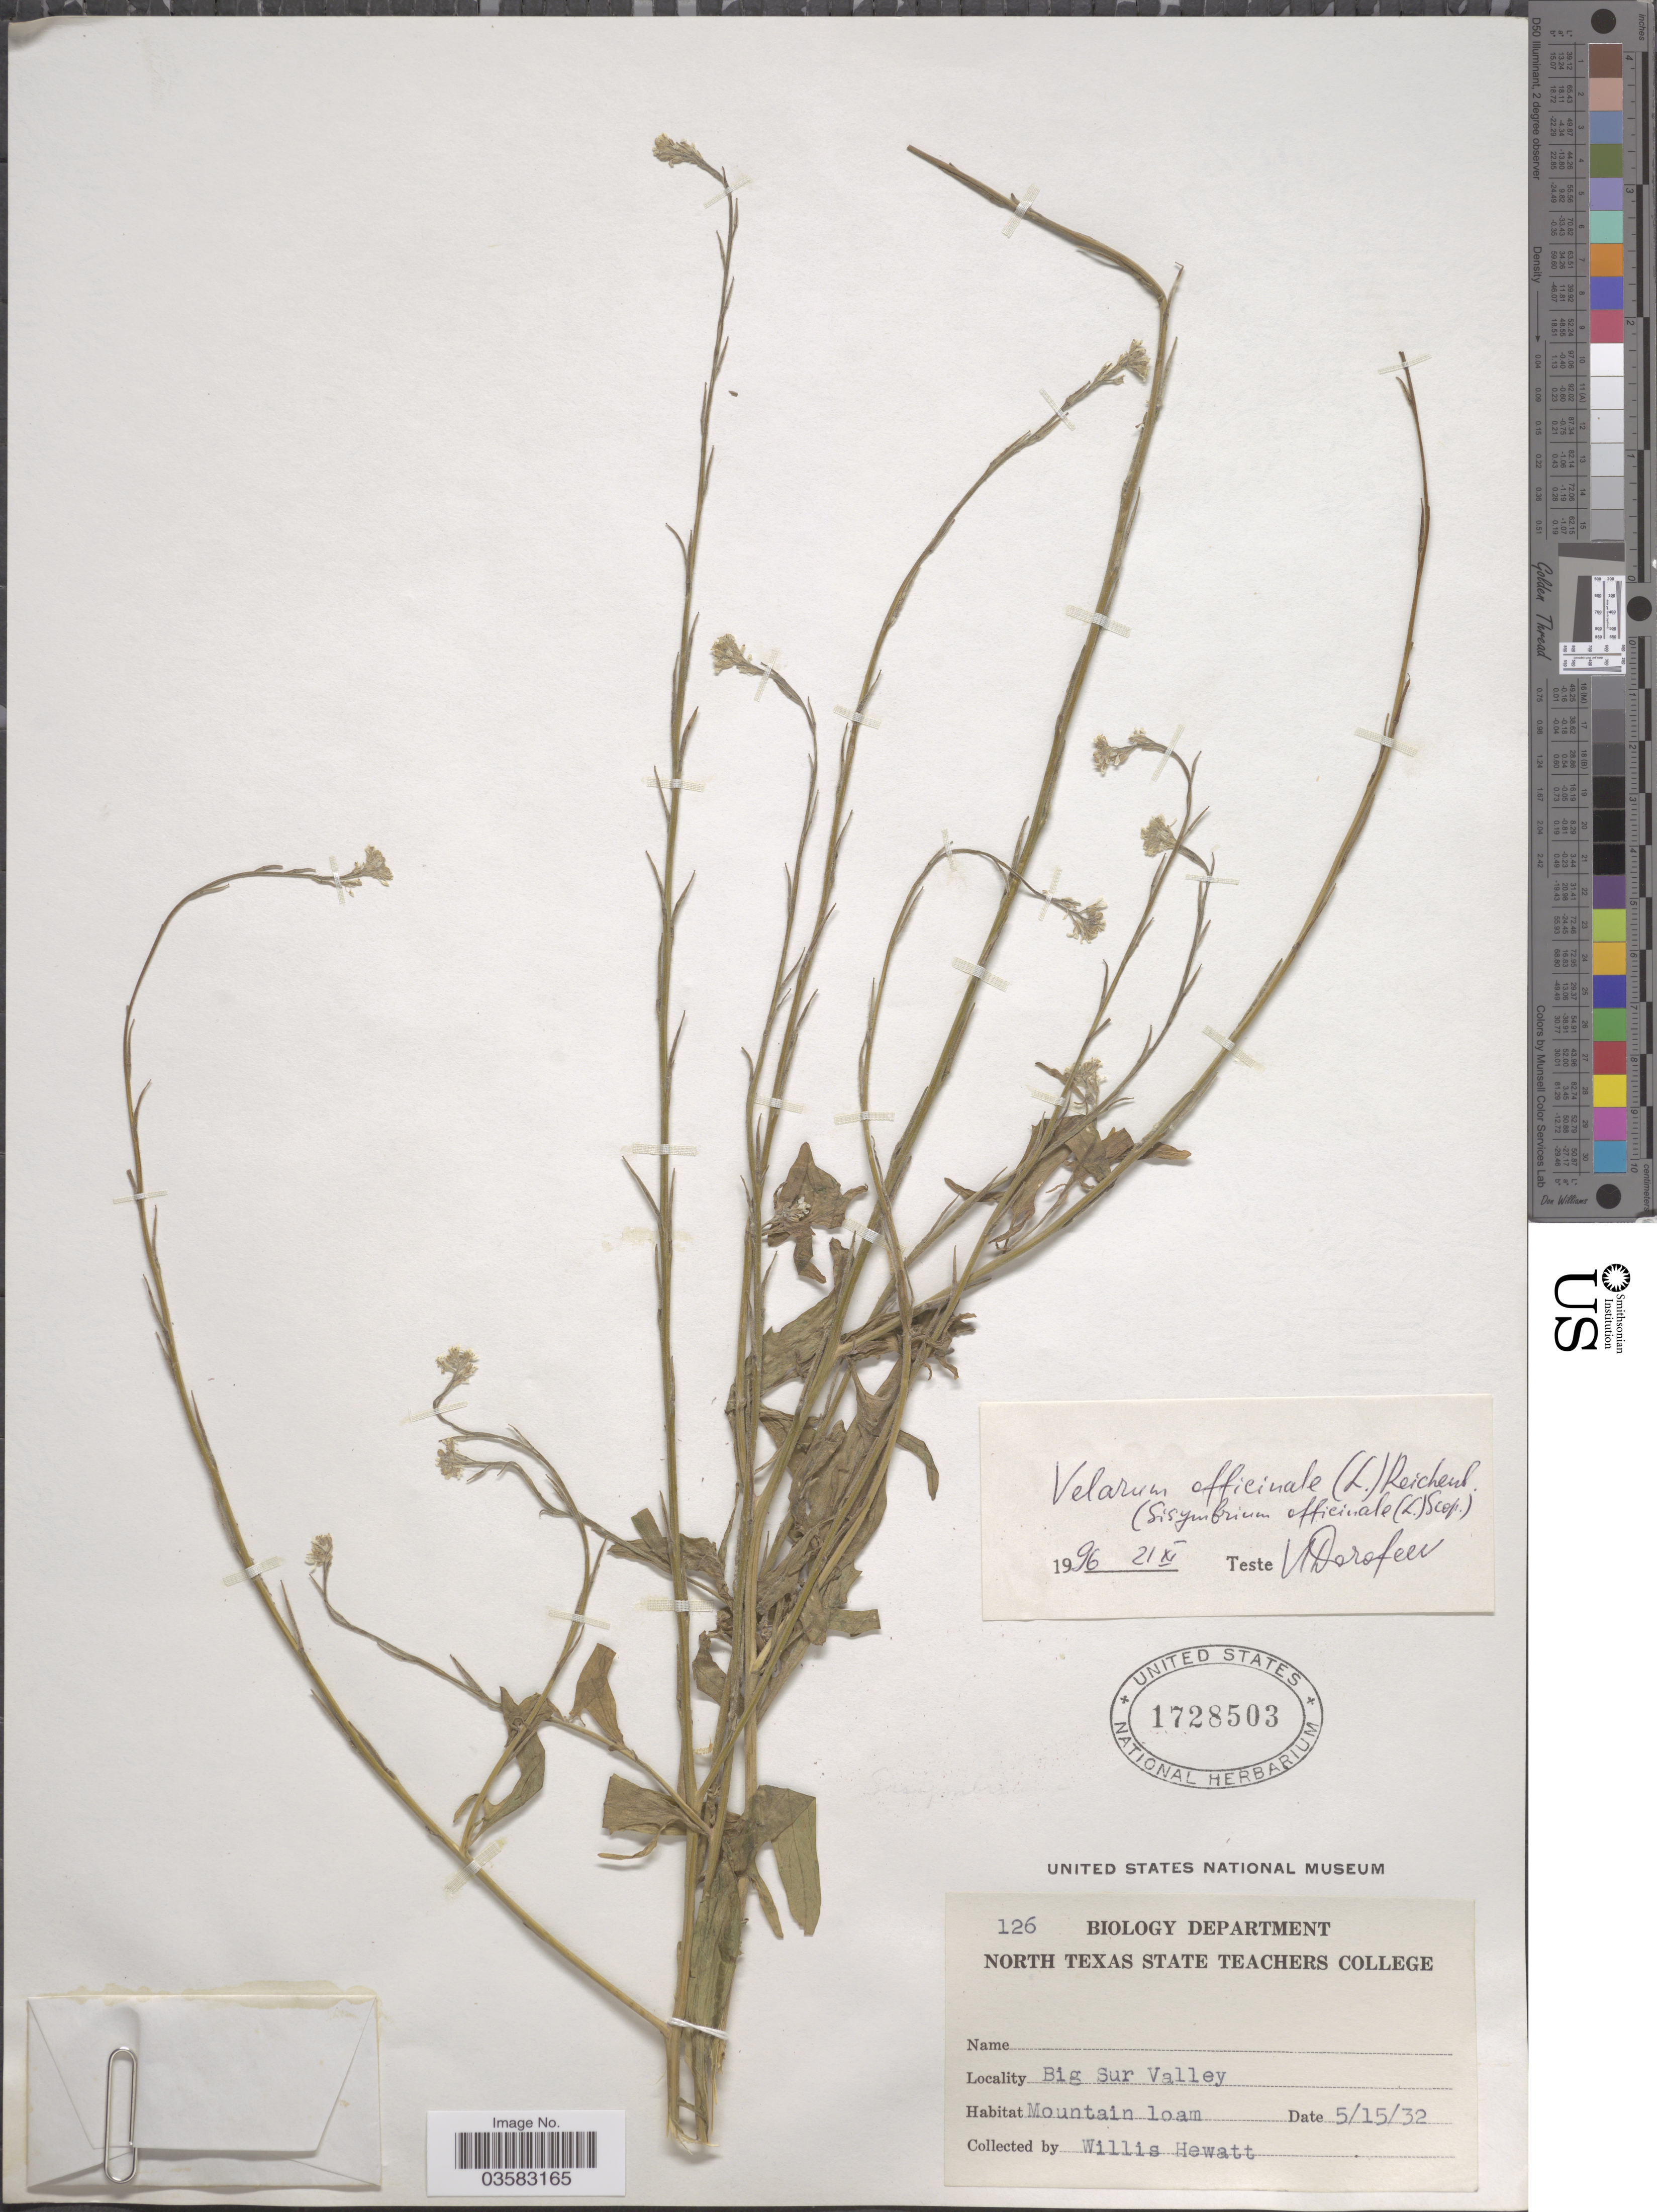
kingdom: Plantae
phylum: Tracheophyta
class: Magnoliopsida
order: Brassicales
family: Brassicaceae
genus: Sisymbrium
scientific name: Sisymbrium officinale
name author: (L.) Scop.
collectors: W. Hewatt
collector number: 126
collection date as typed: Transcribed d/m/y: 15/5/32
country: United States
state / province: California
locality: Big Sur Valley. Mountain loam.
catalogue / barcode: US 1728503